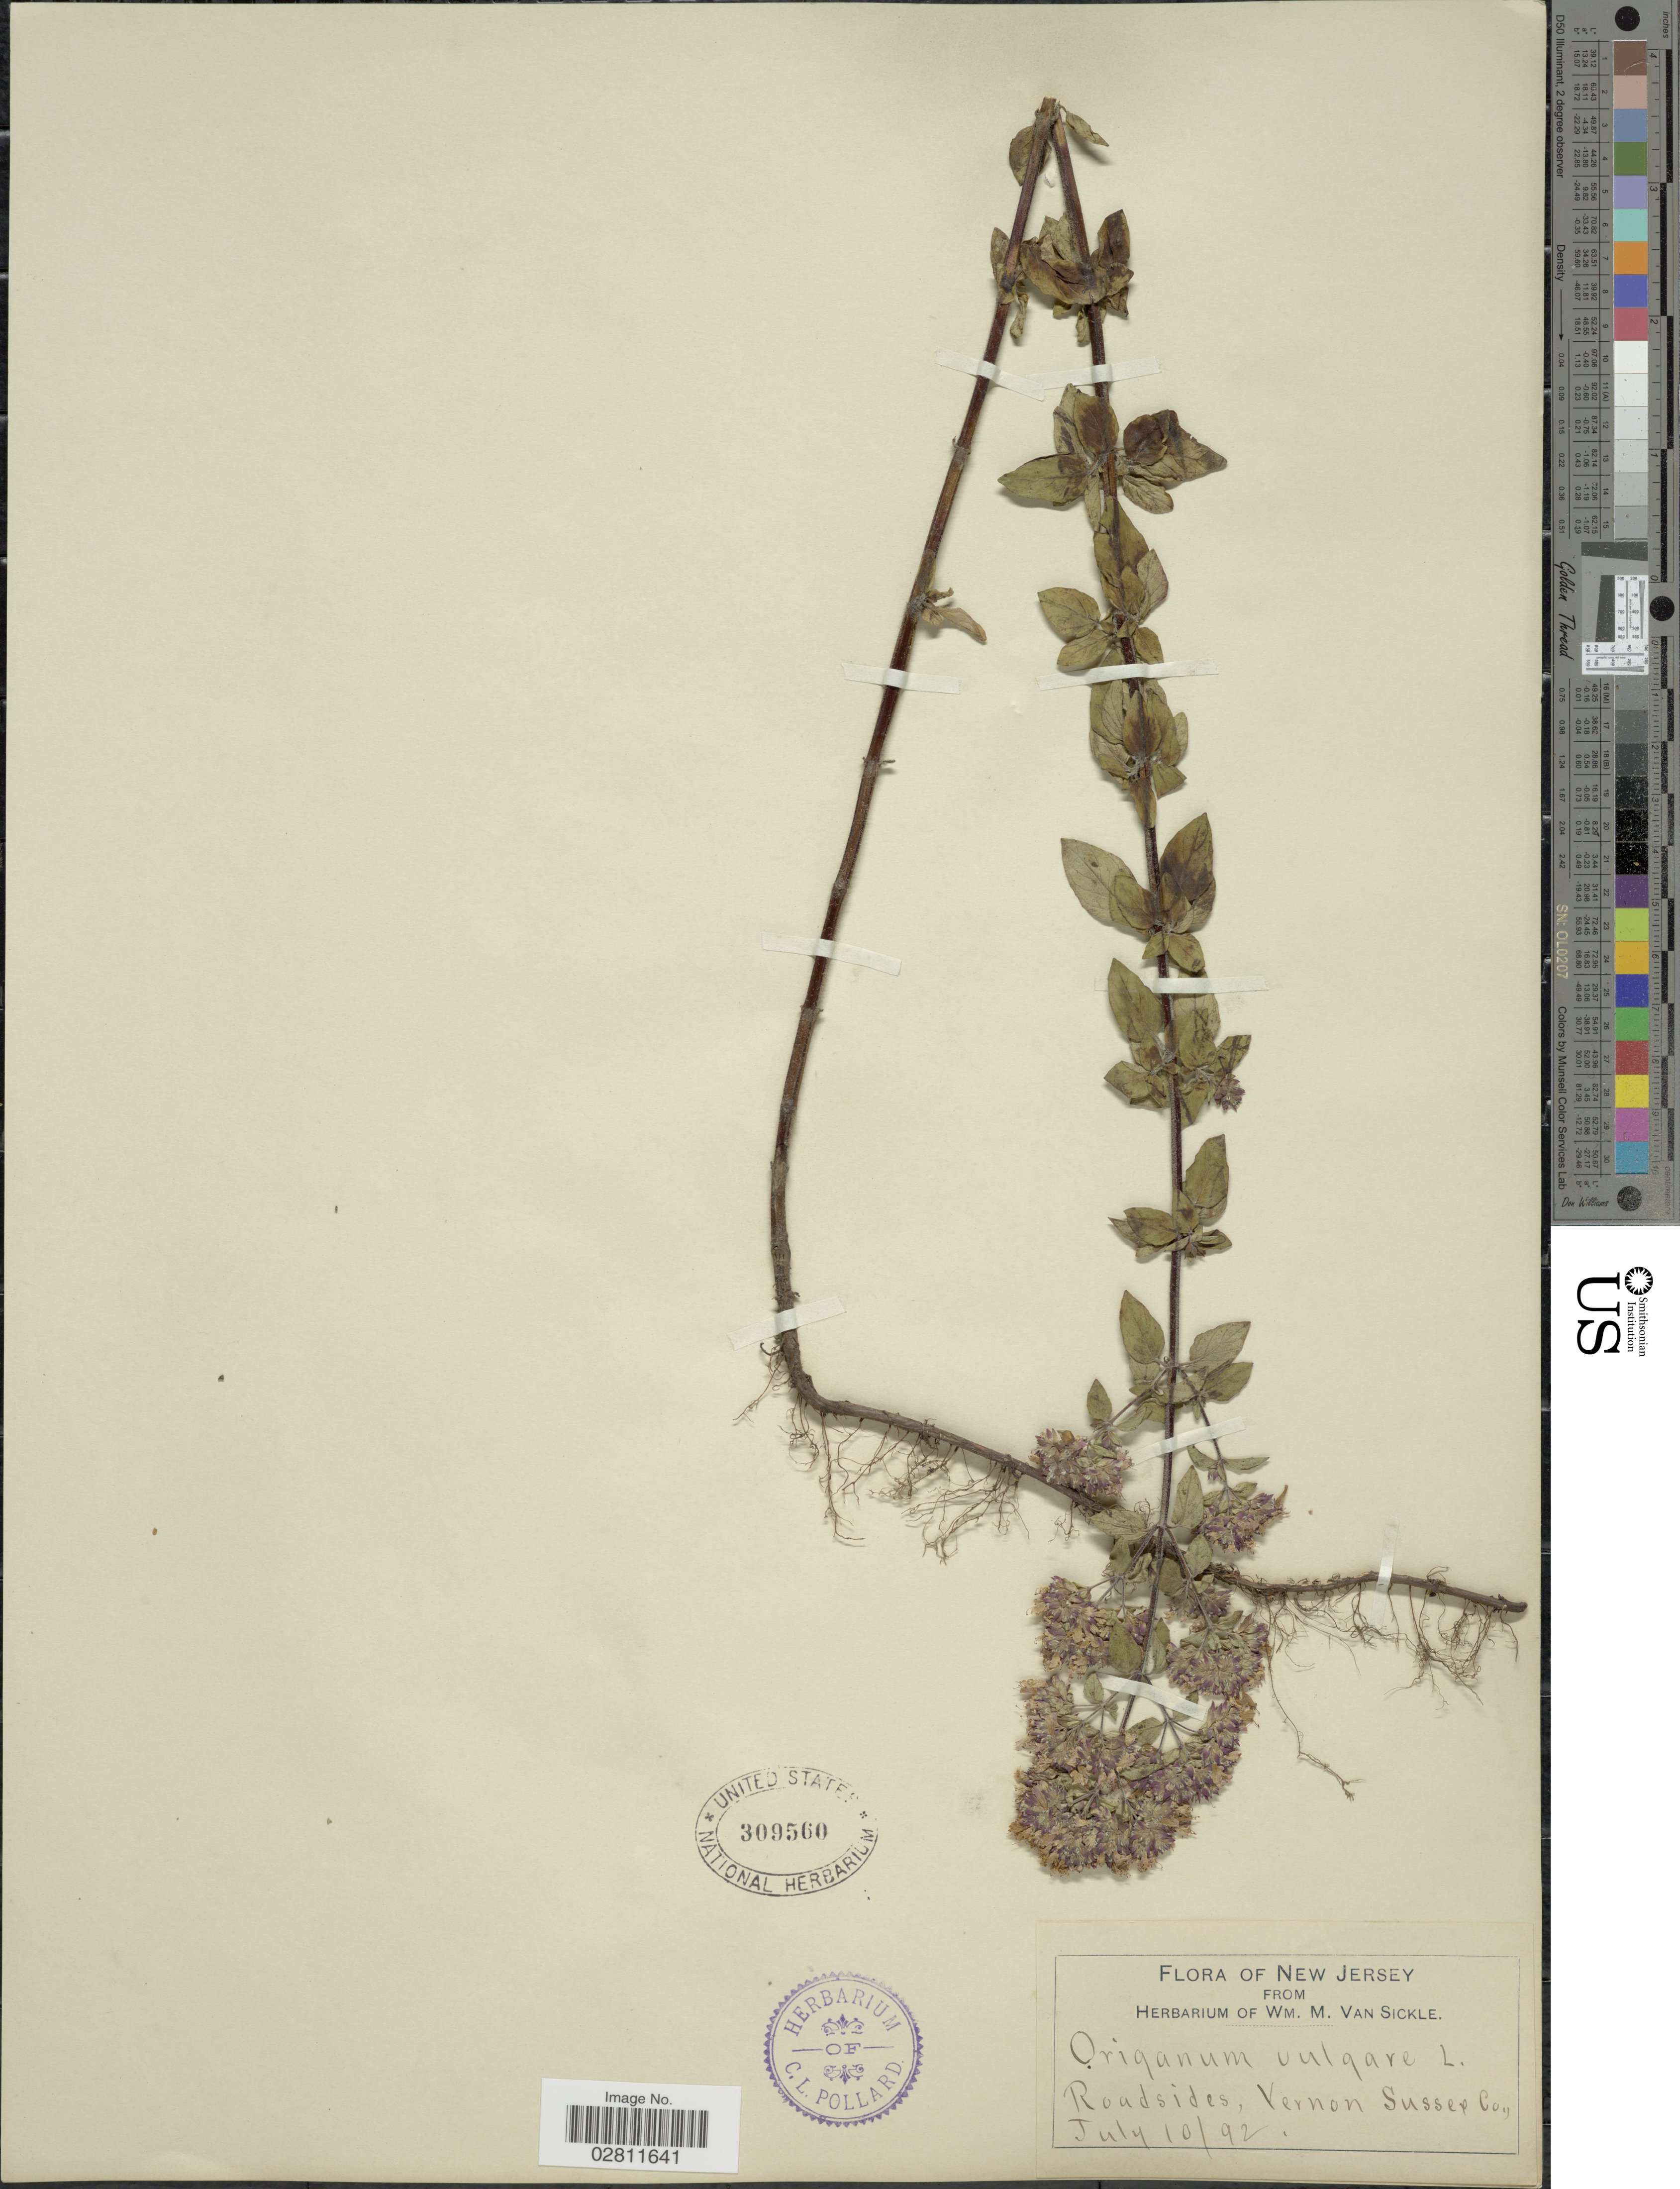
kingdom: Plantae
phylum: Tracheophyta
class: Magnoliopsida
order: Lamiales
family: Lamiaceae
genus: Origanum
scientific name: Origanum vulgare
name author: L.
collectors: W. M. Van Sickle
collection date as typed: Transcribed d/m/y: 10/7/92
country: United States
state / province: New Jersey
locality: Roadsides, Vernon Sussex Co.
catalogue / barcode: US 309560